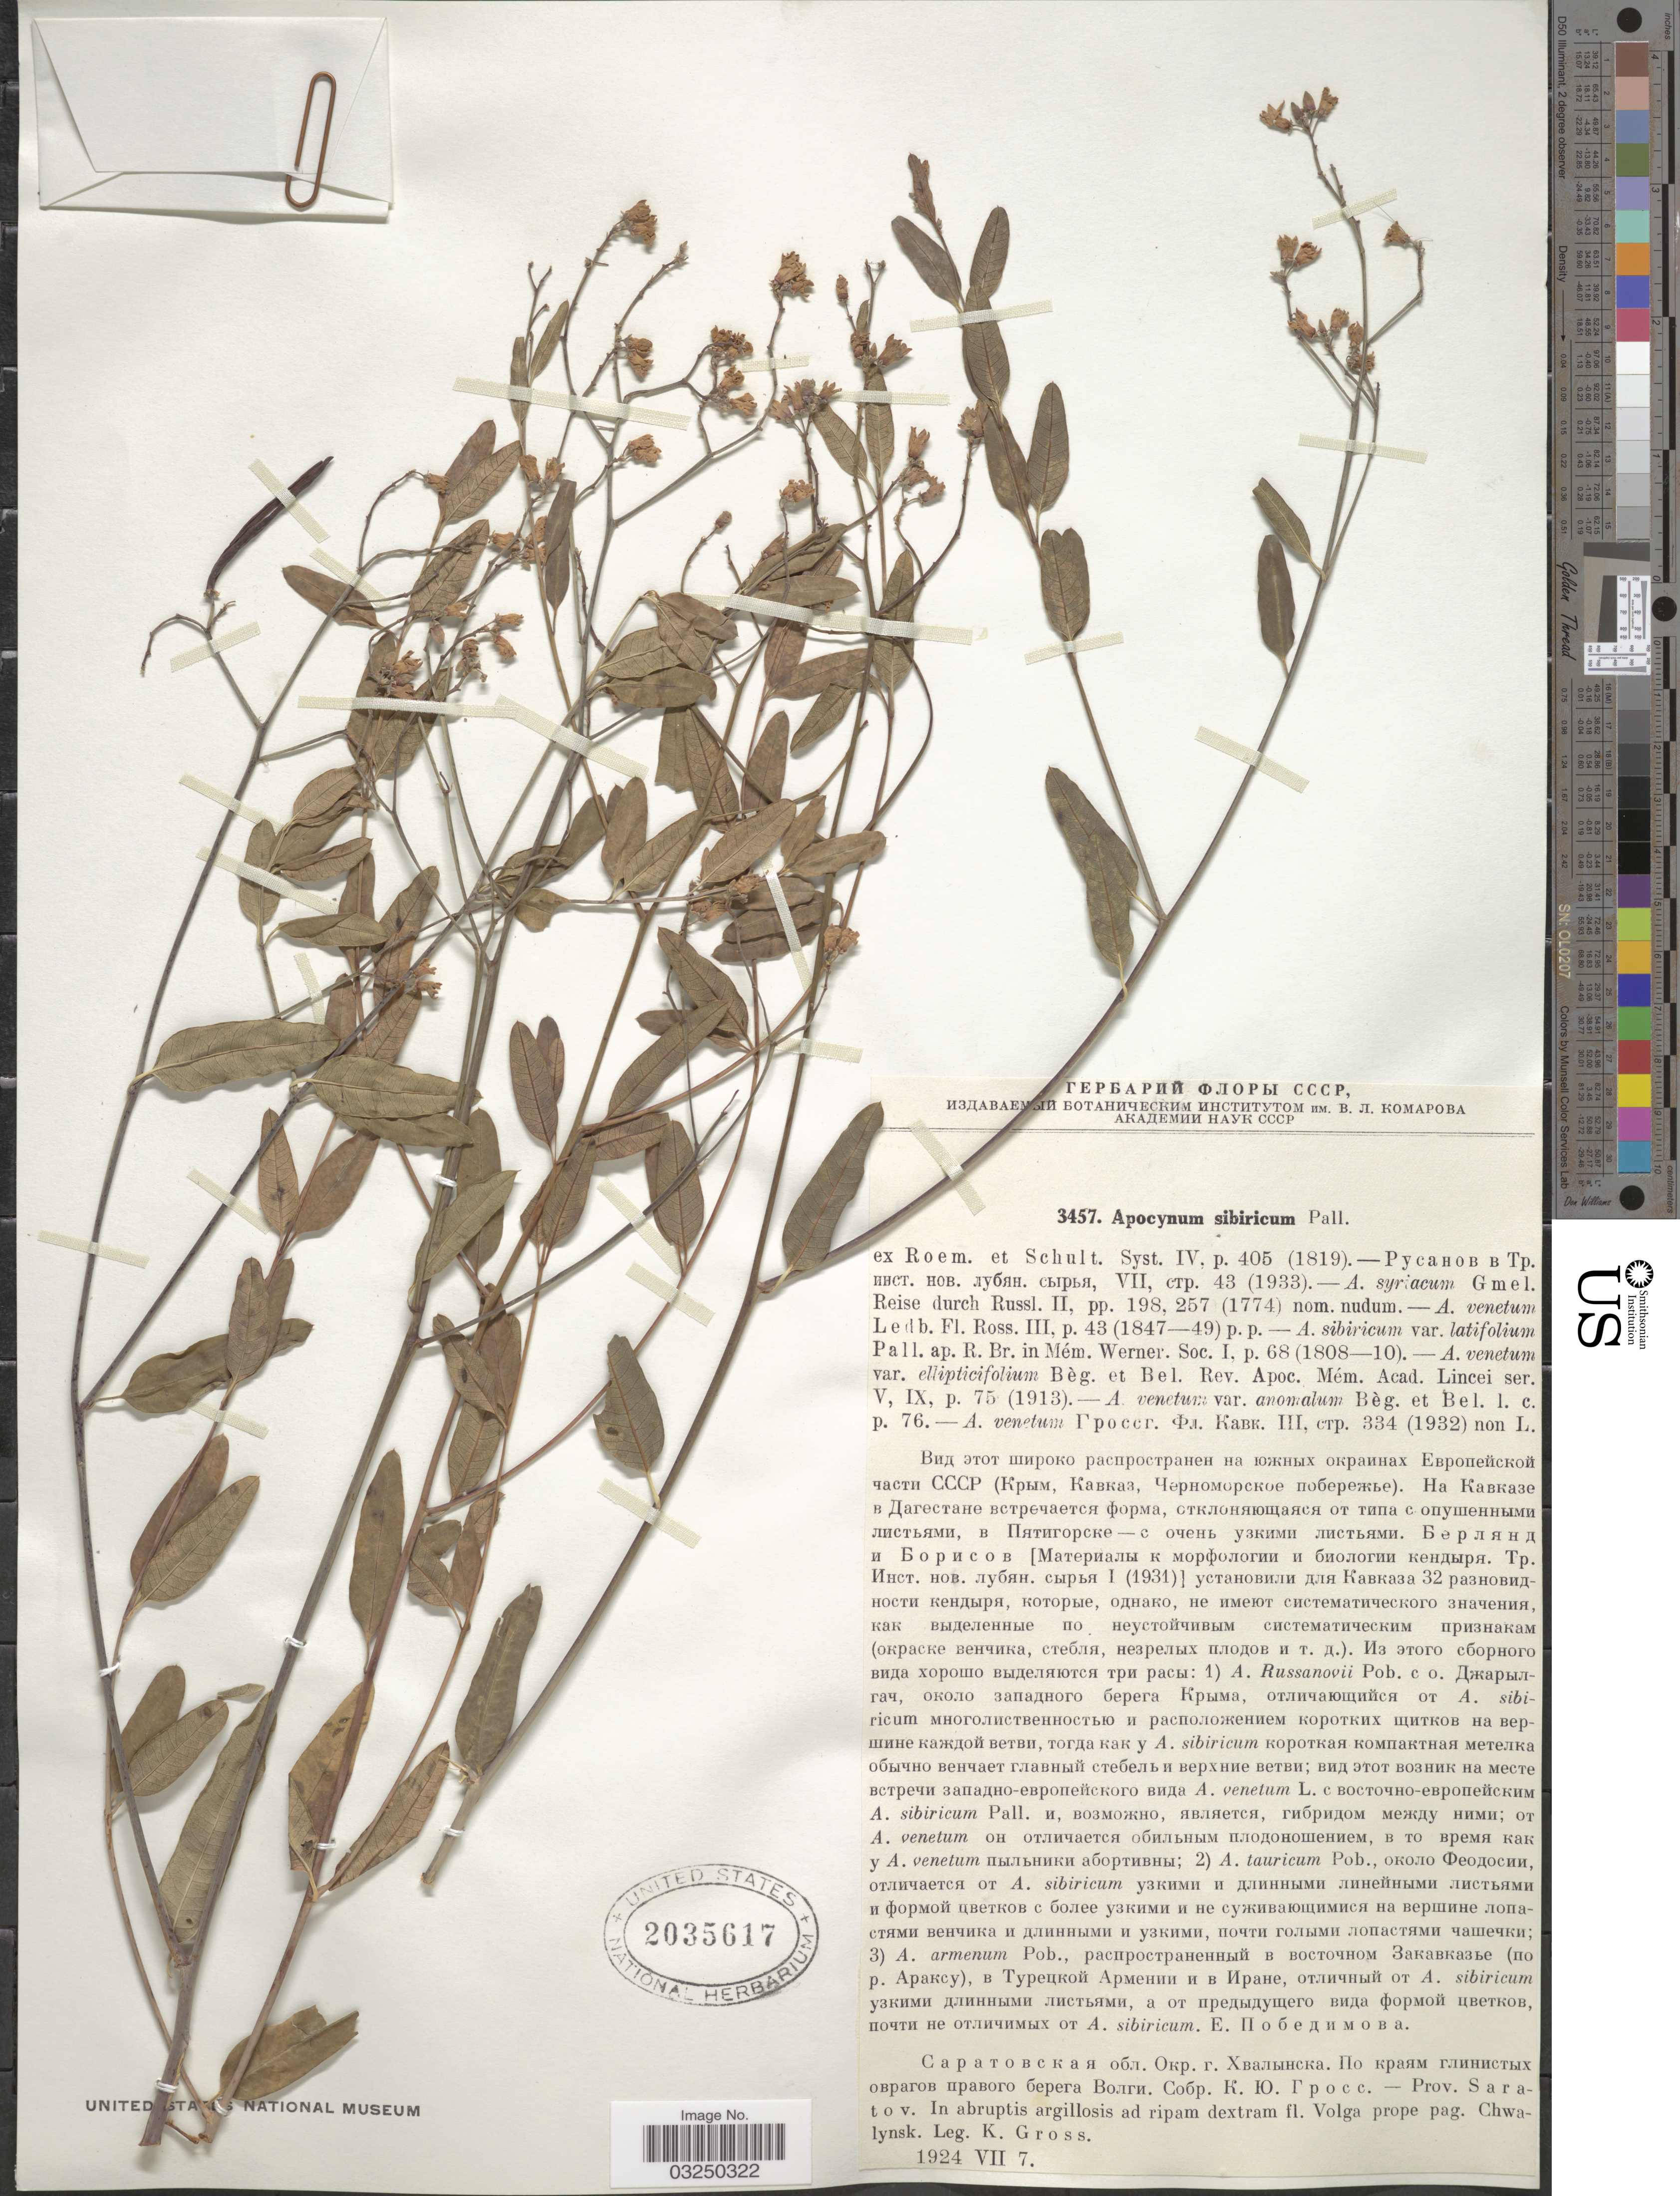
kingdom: Plantae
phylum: Tracheophyta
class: Magnoliopsida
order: Gentianales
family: Apocynaceae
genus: Apocynum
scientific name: Apocynum sibiricum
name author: Jacq.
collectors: K. Gross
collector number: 3457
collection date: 1924-07-07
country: Russian Federation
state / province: Saratov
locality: In abruptis argillosis ad ripam dextram fl. Volga prope pag. Chwalynsk.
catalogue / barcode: US 2035617